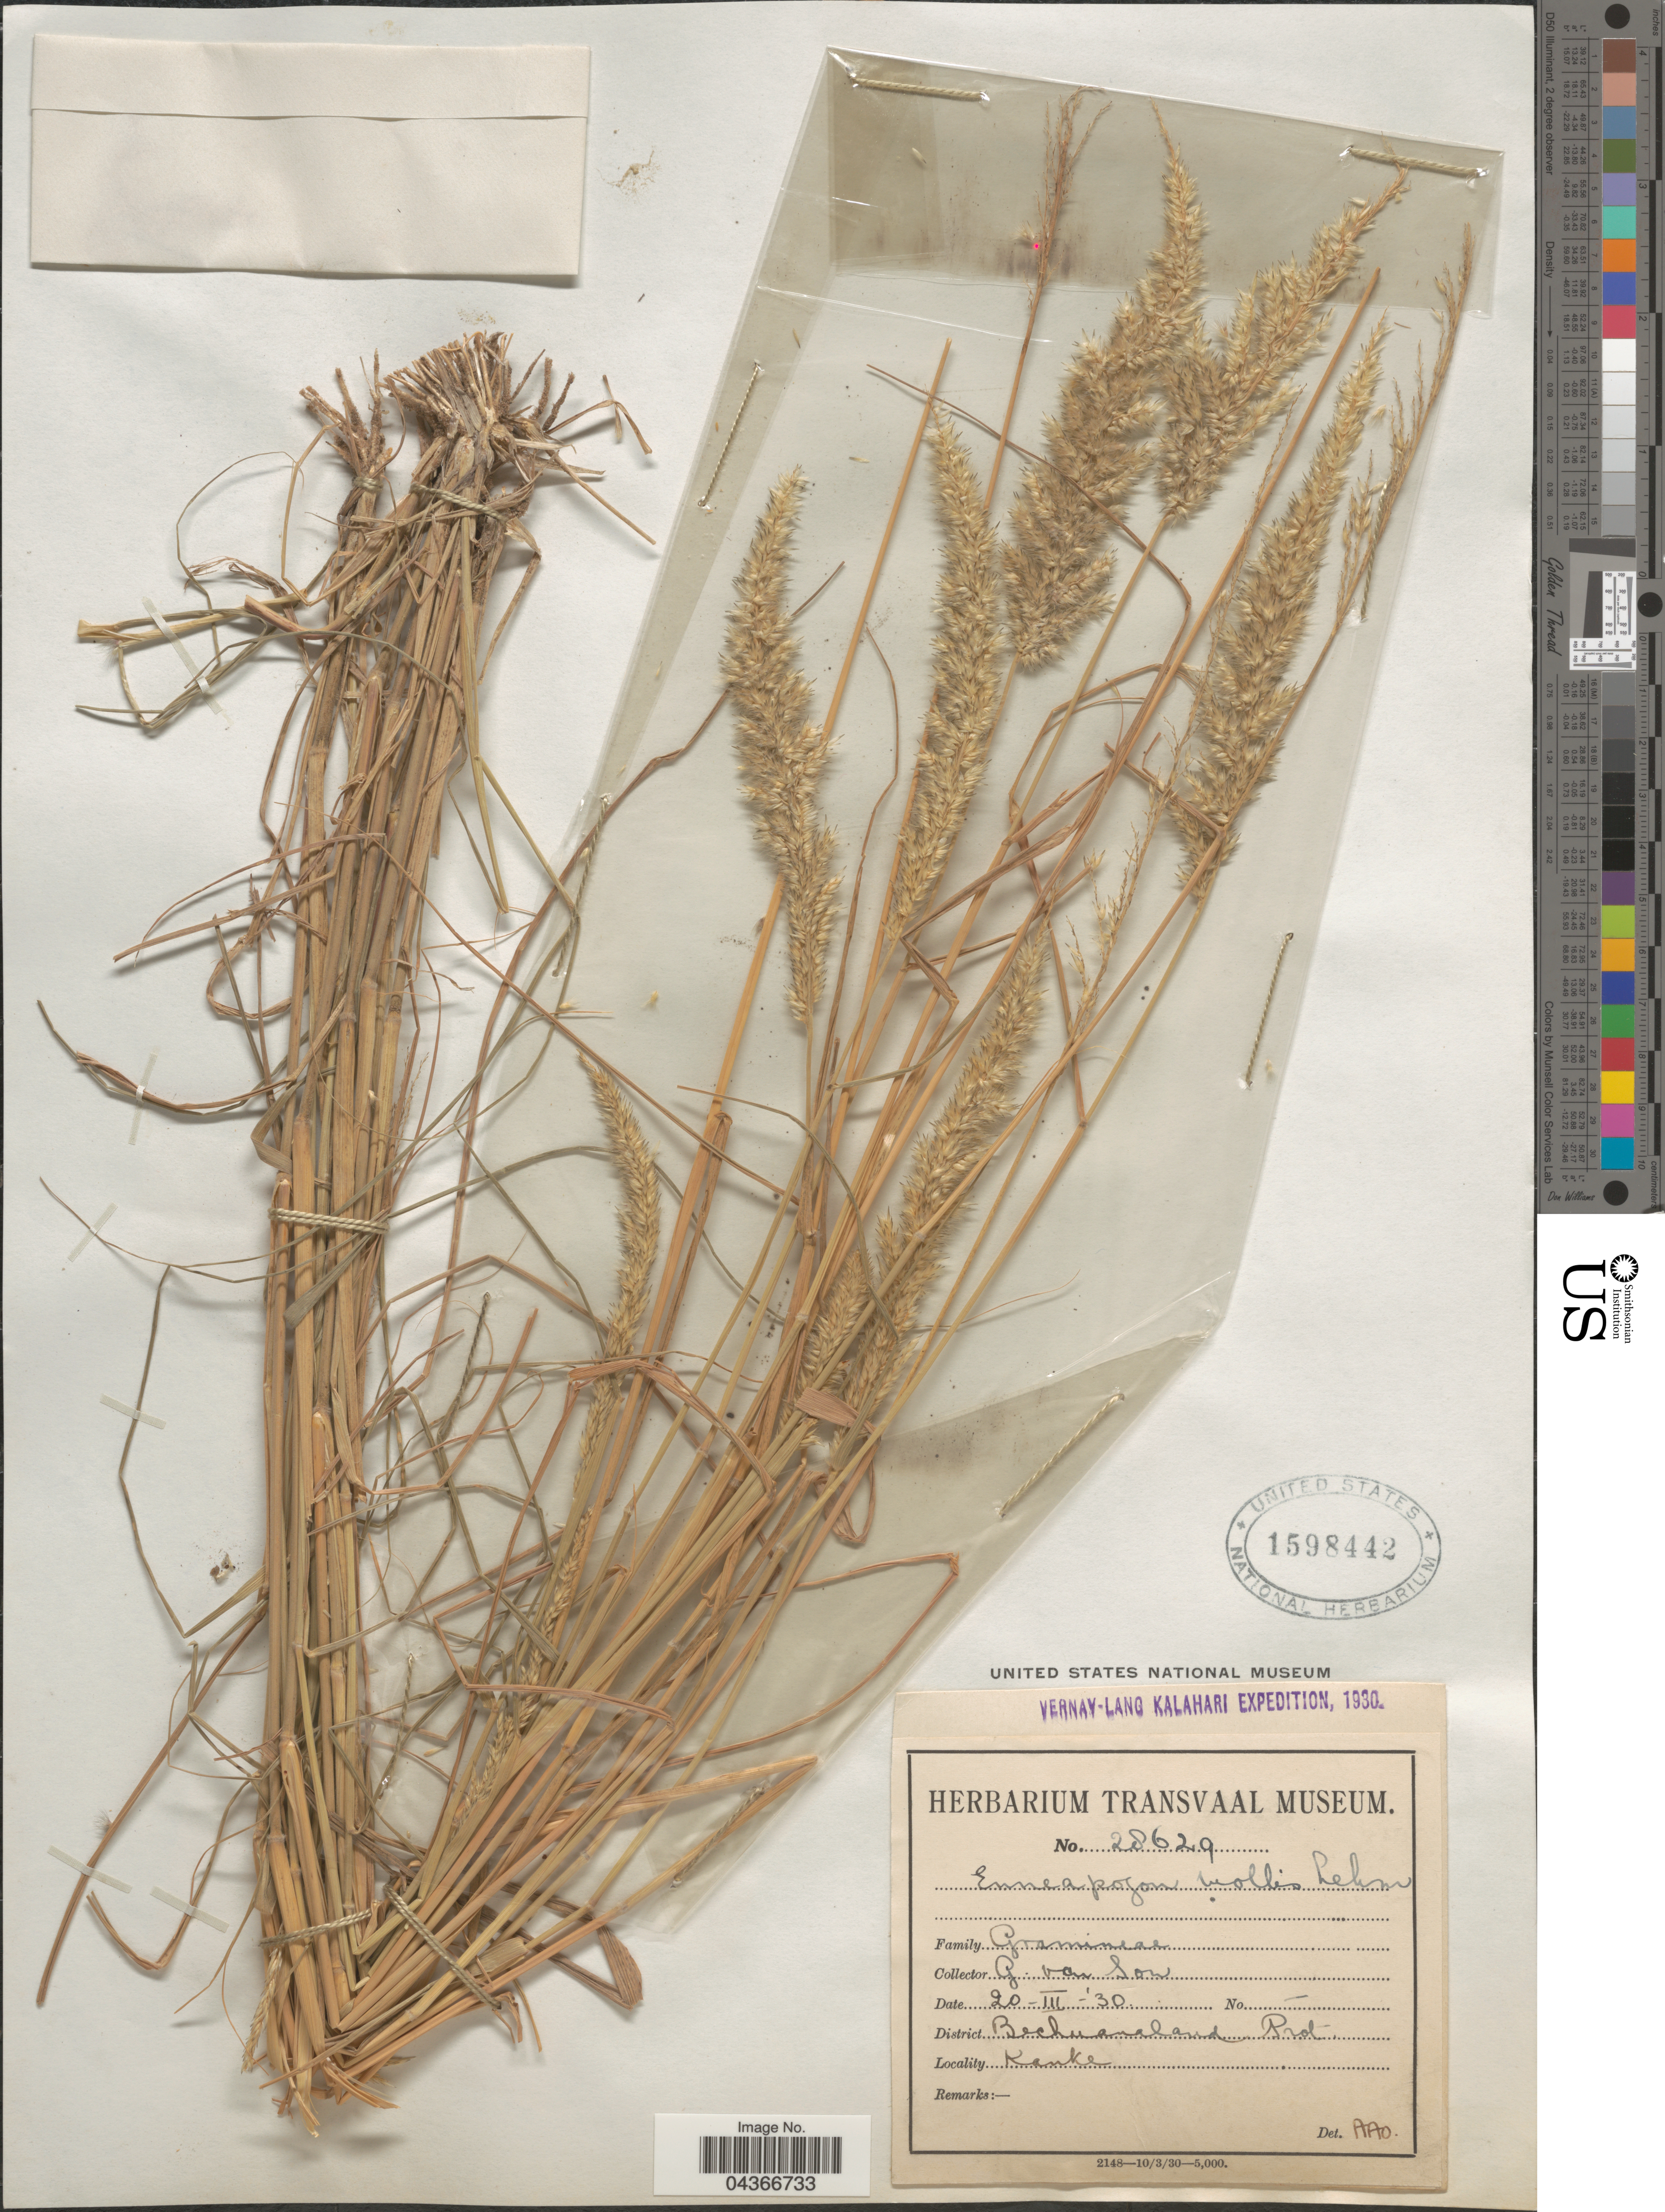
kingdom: Plantae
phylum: Tracheophyta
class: Liliopsida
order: Poales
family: Poaceae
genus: Enneapogon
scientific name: Enneapogon cenchroides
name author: (Licht. ex Roem. & Schult.) C.E. Hubb.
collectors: G. van Son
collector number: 28629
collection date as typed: Transcribed d/m/y: 20/3/30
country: Botswana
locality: Vernay-Lang Kalahari Expedition, 1930. District Bechuanaland Prot. Kanke.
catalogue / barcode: US 1598442